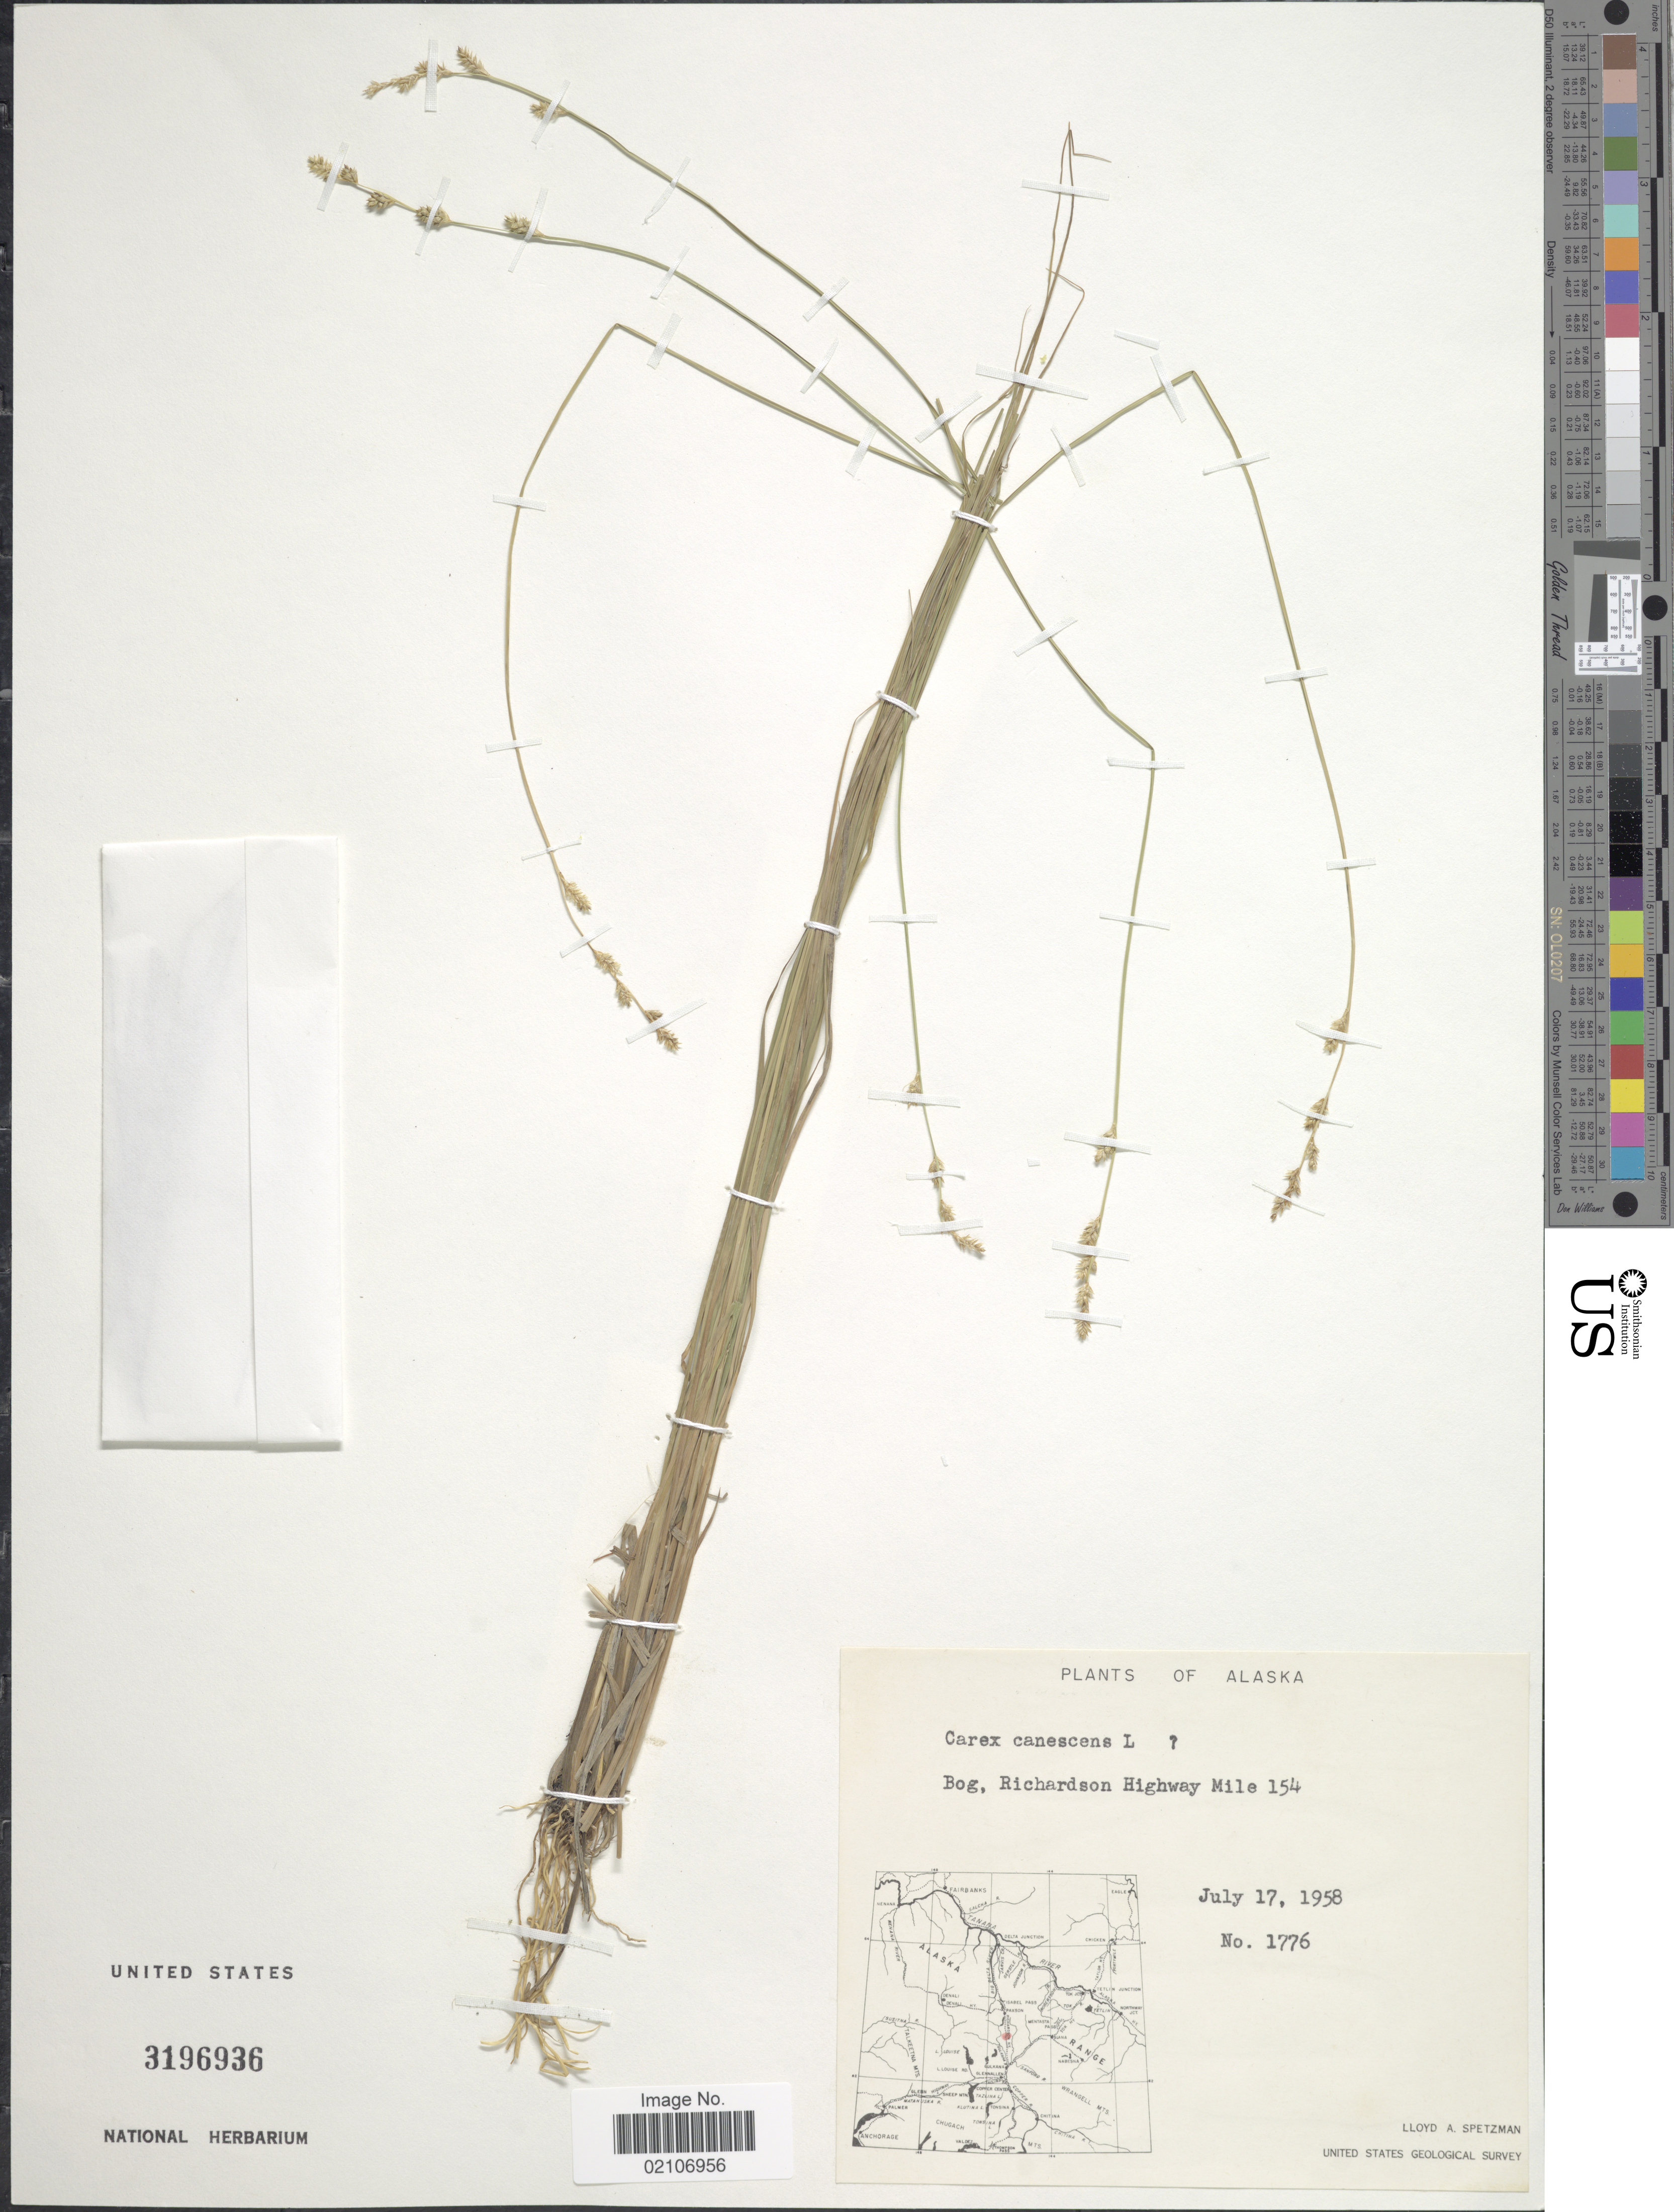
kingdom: Plantae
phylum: Tracheophyta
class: Liliopsida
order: Poales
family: Cyperaceae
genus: Carex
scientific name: Carex canescens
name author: L.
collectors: L. Spetzman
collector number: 1776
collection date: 1958-07-17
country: United States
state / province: Alaska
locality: Alaska, Bog, Richardson Highway Mile 154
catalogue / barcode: US 3196936